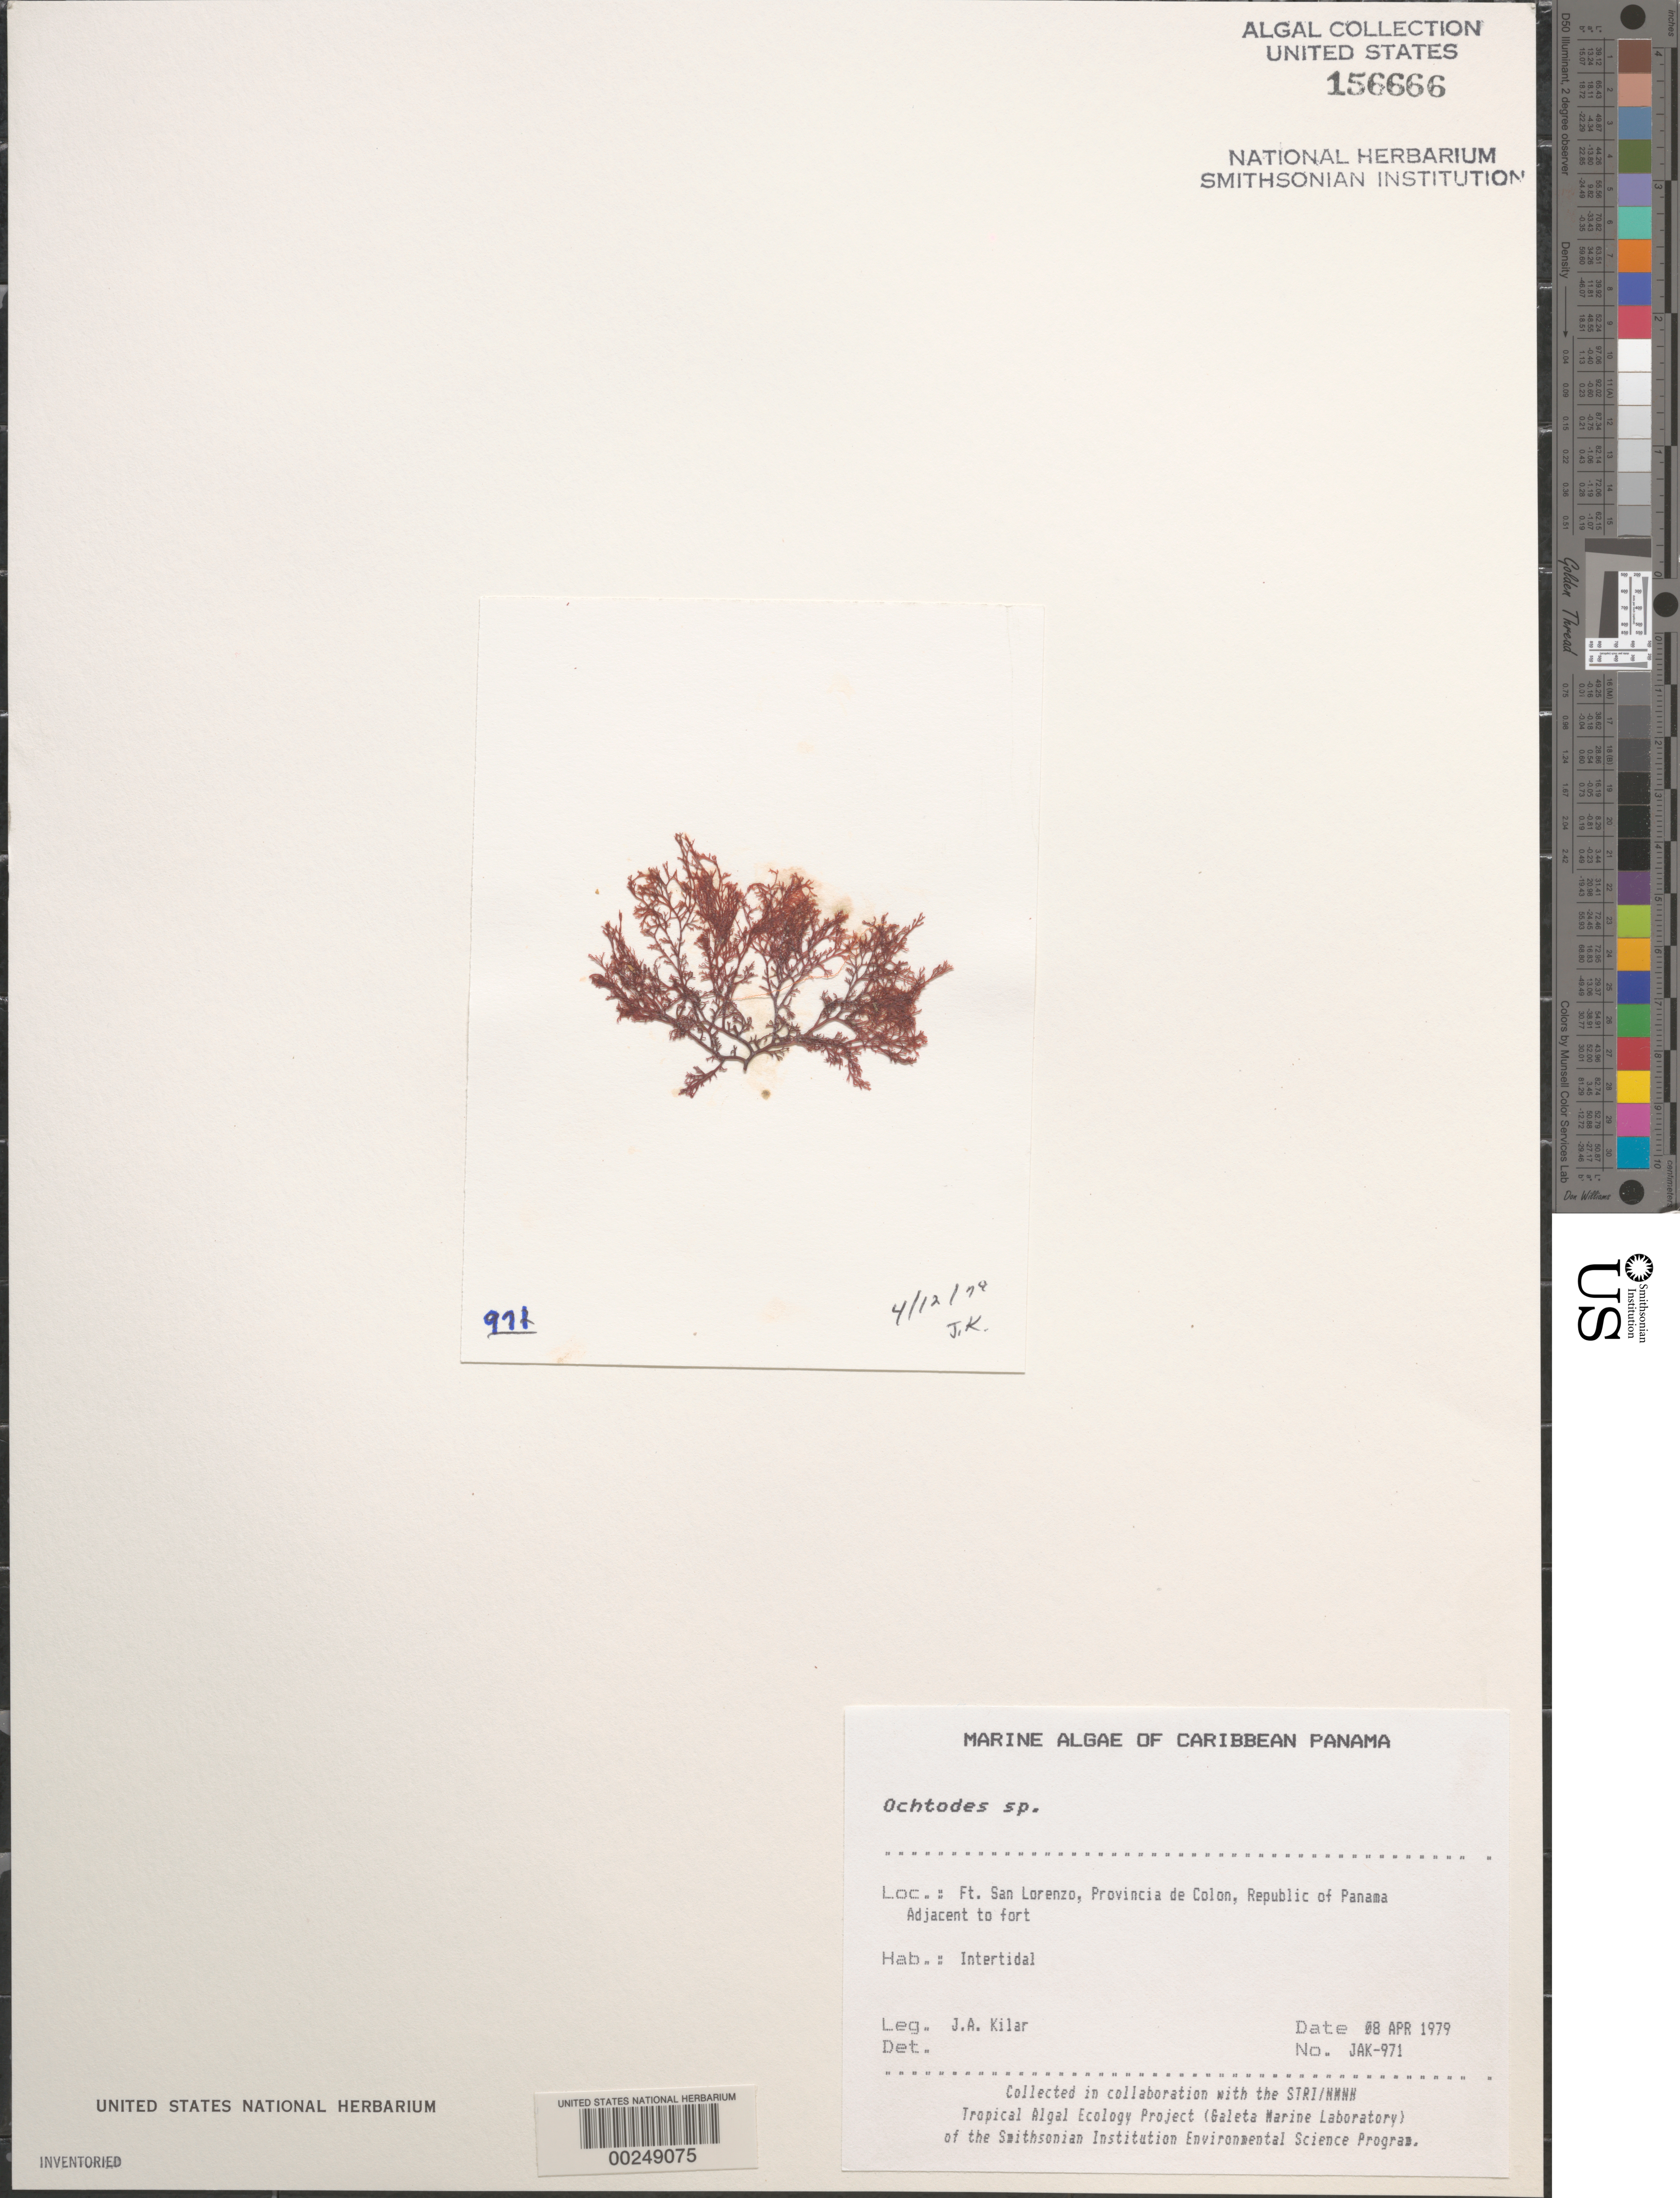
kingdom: Plantae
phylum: Rhodophyta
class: Florideophyceae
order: Gigartinales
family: Rhizophyllidaceae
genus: Ochtodes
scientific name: Ochtodes sp.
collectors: J. A. Kilar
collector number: JAK-971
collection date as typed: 08 Apr 1979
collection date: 1979-04-08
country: Panama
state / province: Colón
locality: Fort San Lorenzo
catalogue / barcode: US 156666